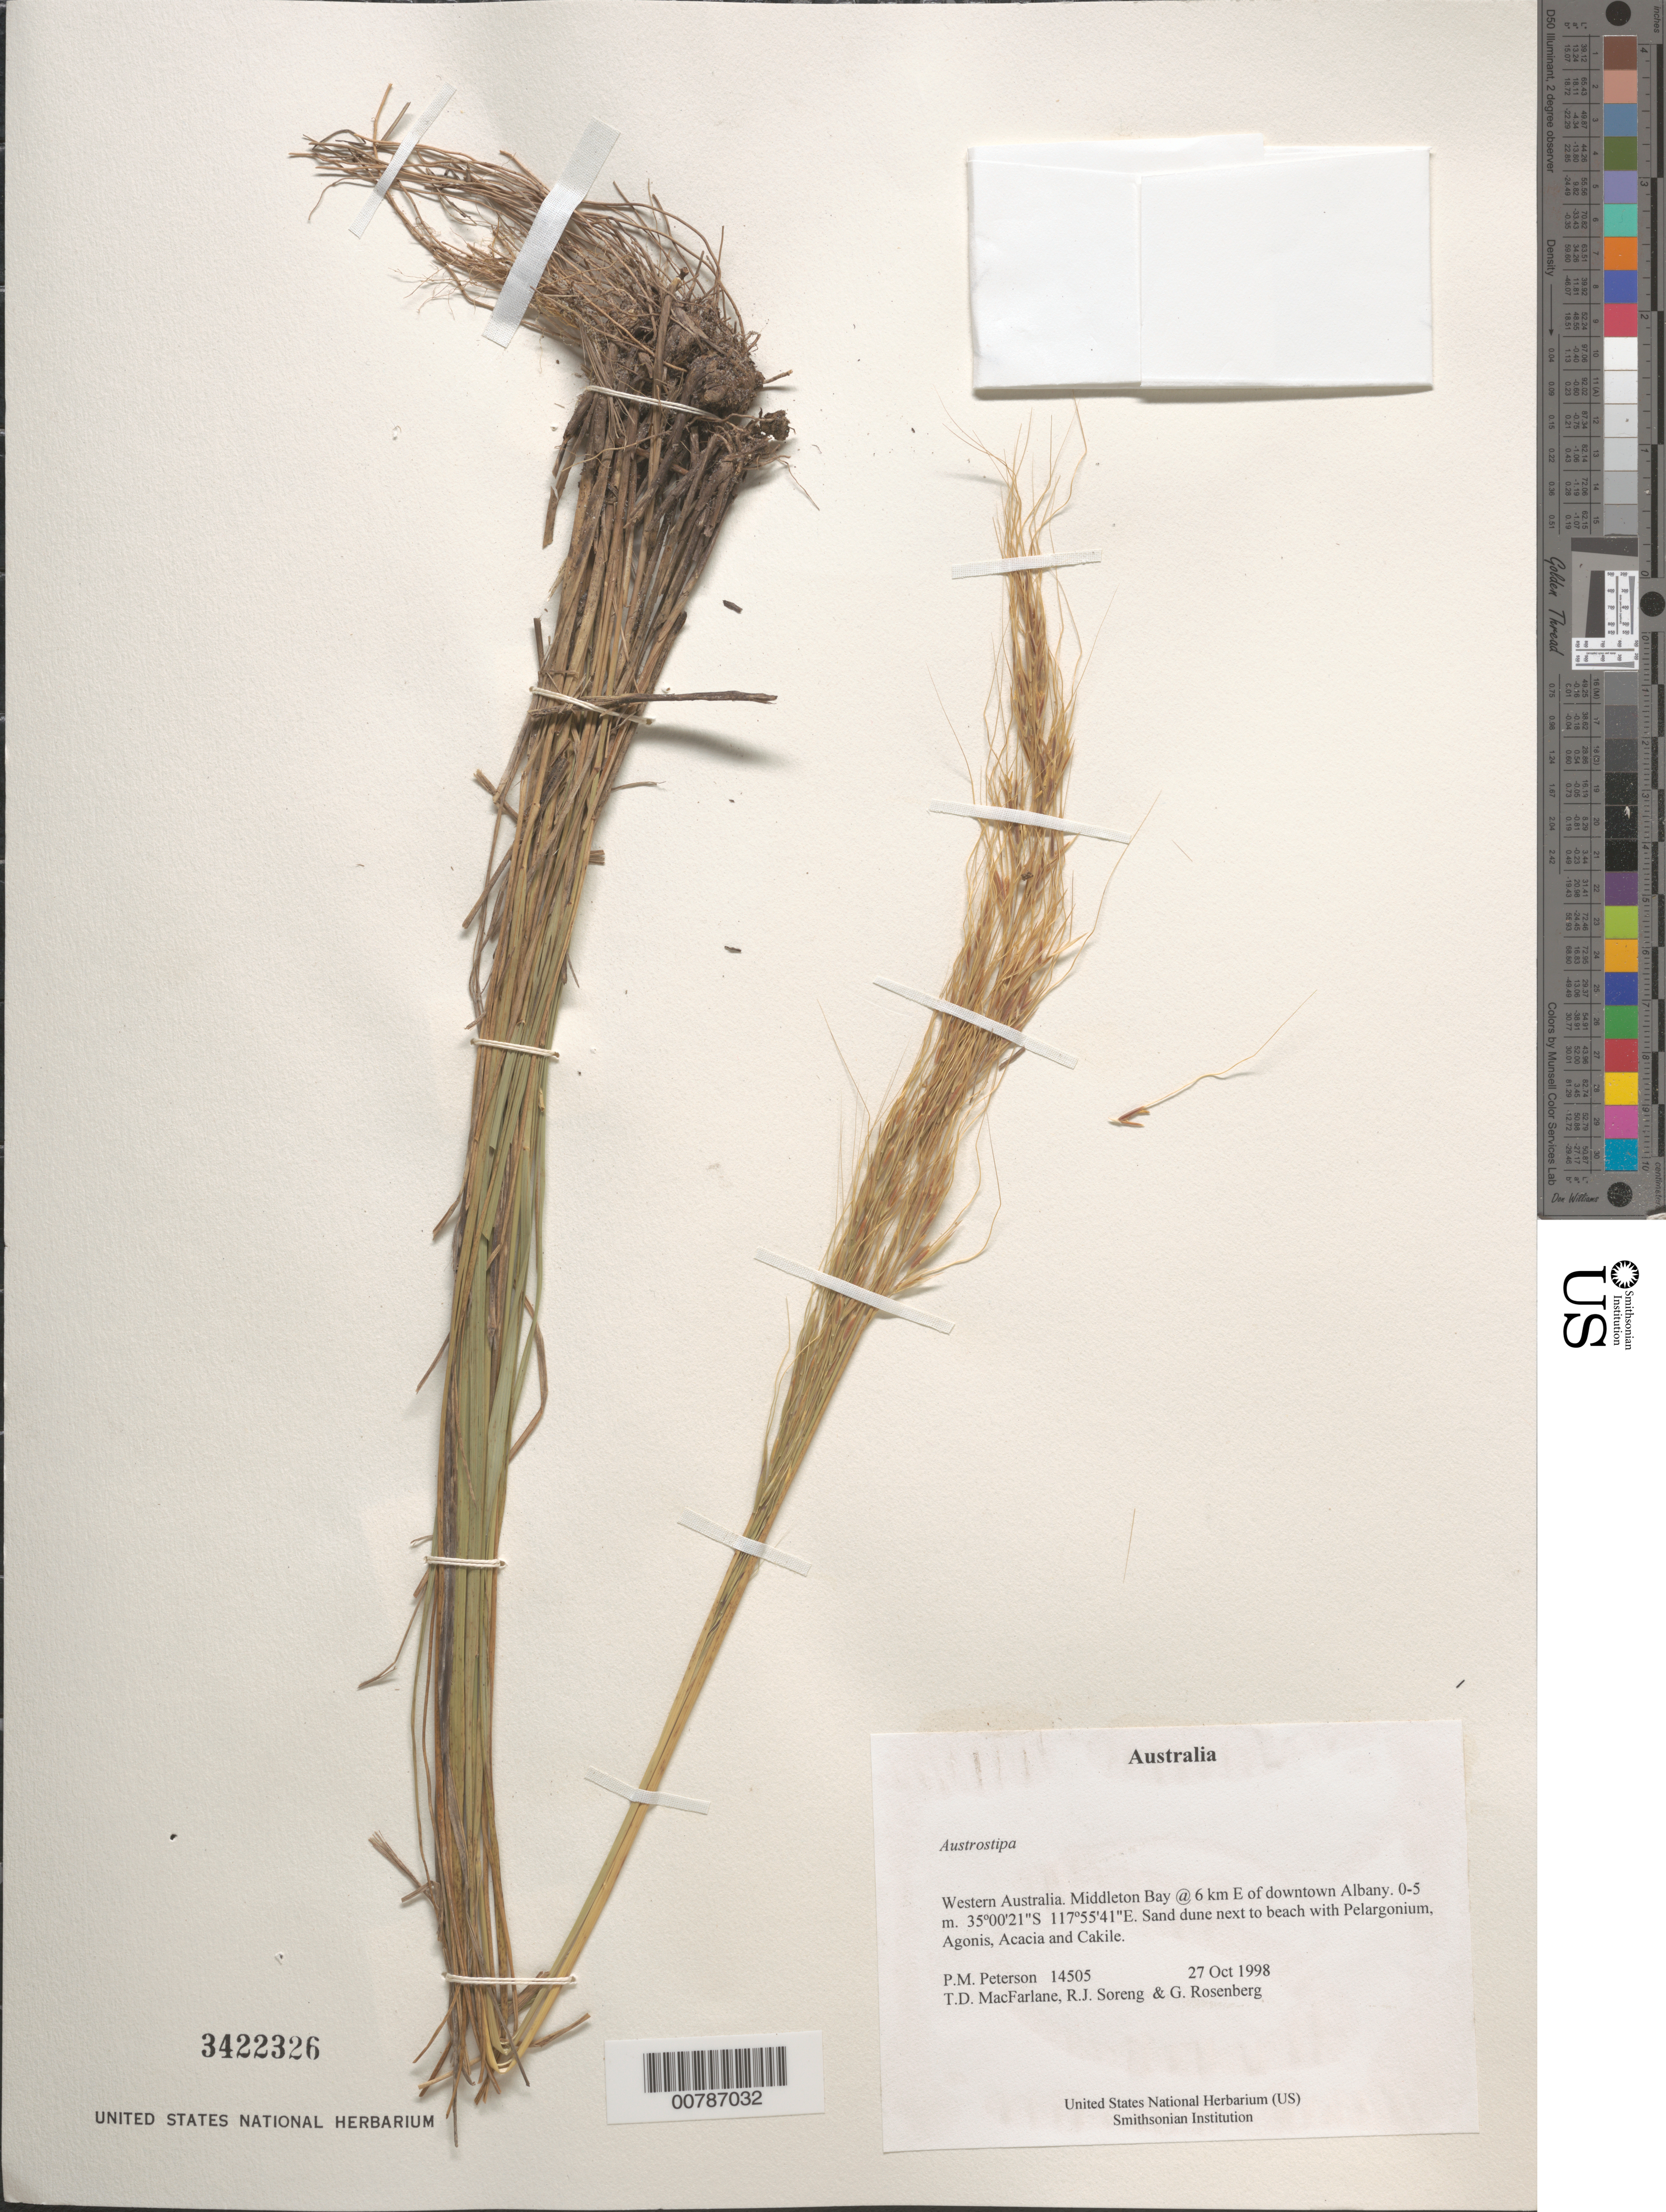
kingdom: Plantae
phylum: Tracheophyta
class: Liliopsida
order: Poales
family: Poaceae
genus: Austrostipa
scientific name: Austrostipa sp.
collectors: P. M. Peterson, T. Macfarlane, R. J. Soreng & G. Rosenberg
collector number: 14505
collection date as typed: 27 Oct 1998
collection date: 1998-10-27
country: Australia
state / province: Western Australia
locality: Middleton Bay @ 6 km E of downtown Albany.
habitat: Sand dune next to beach with Pelargonium, Agonis, Acacia and Cakile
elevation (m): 0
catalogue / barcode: US 3422326